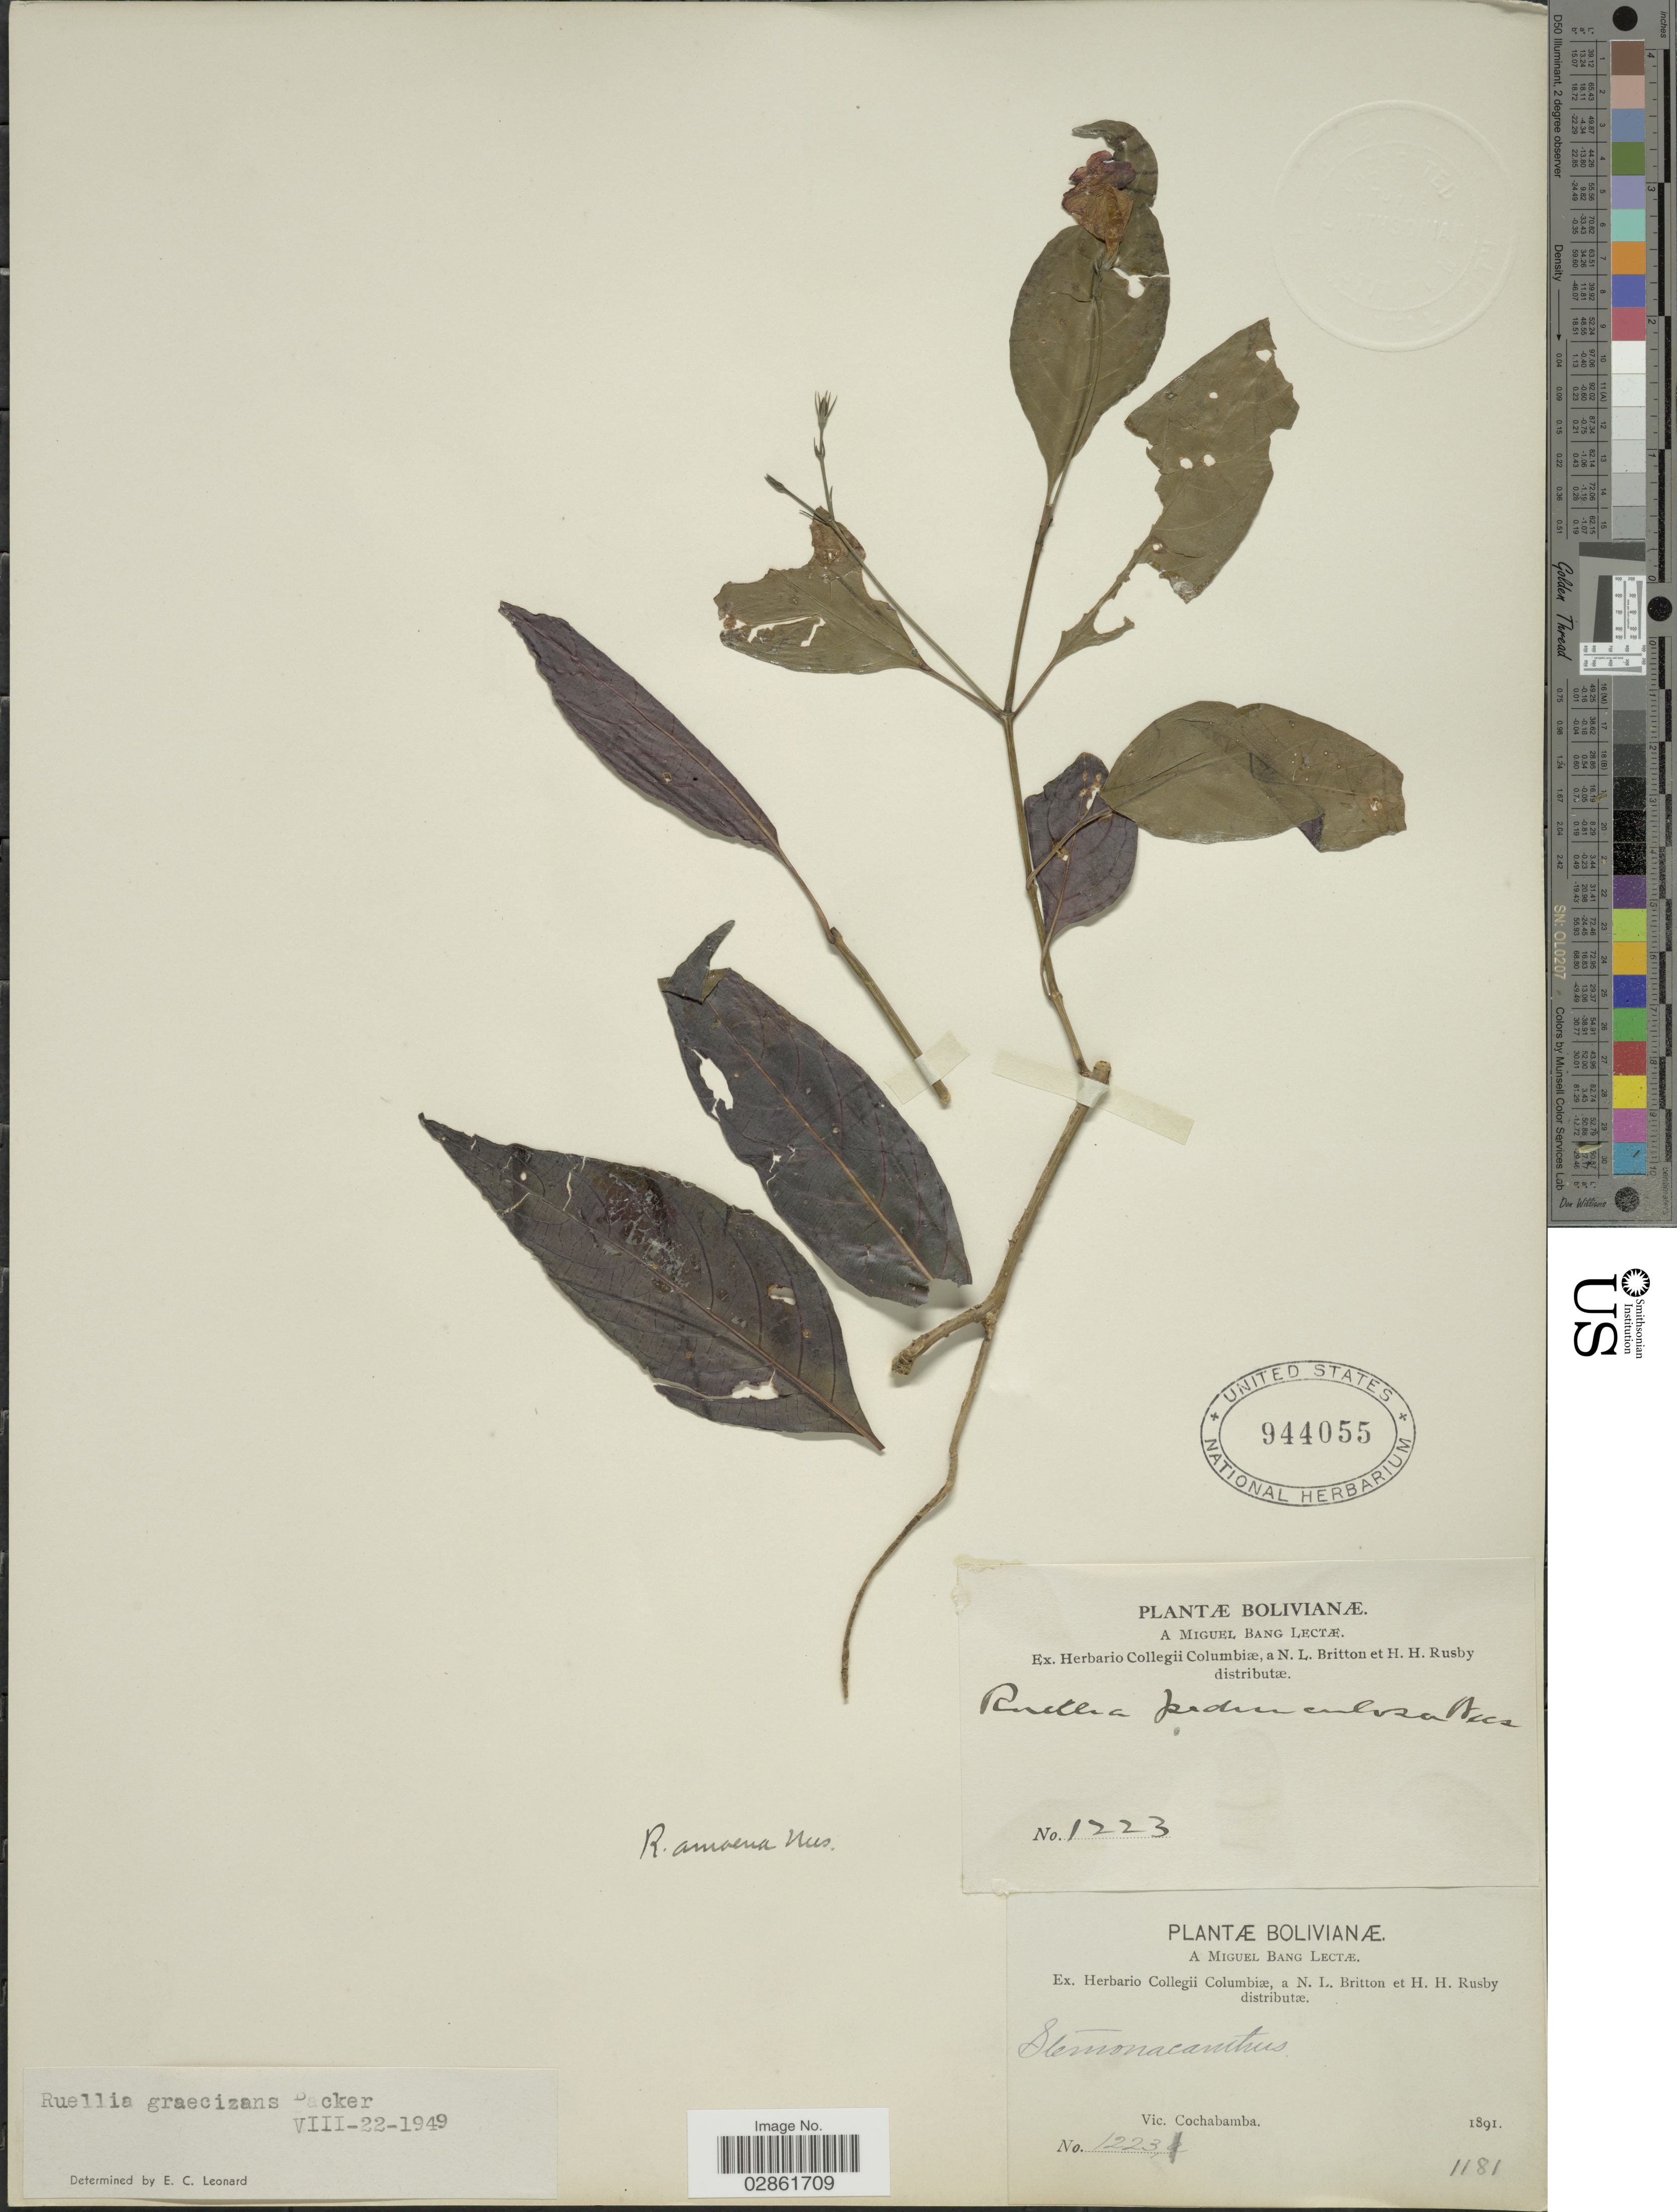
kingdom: Plantae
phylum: Tracheophyta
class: Magnoliopsida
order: Lamiales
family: Acanthaceae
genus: Ruellia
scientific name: Ruellia pearcei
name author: Rusby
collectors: M. Bang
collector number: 1223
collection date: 1891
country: Bolivia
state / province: Cochabamba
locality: Vic. Cochabamba.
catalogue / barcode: US 944055